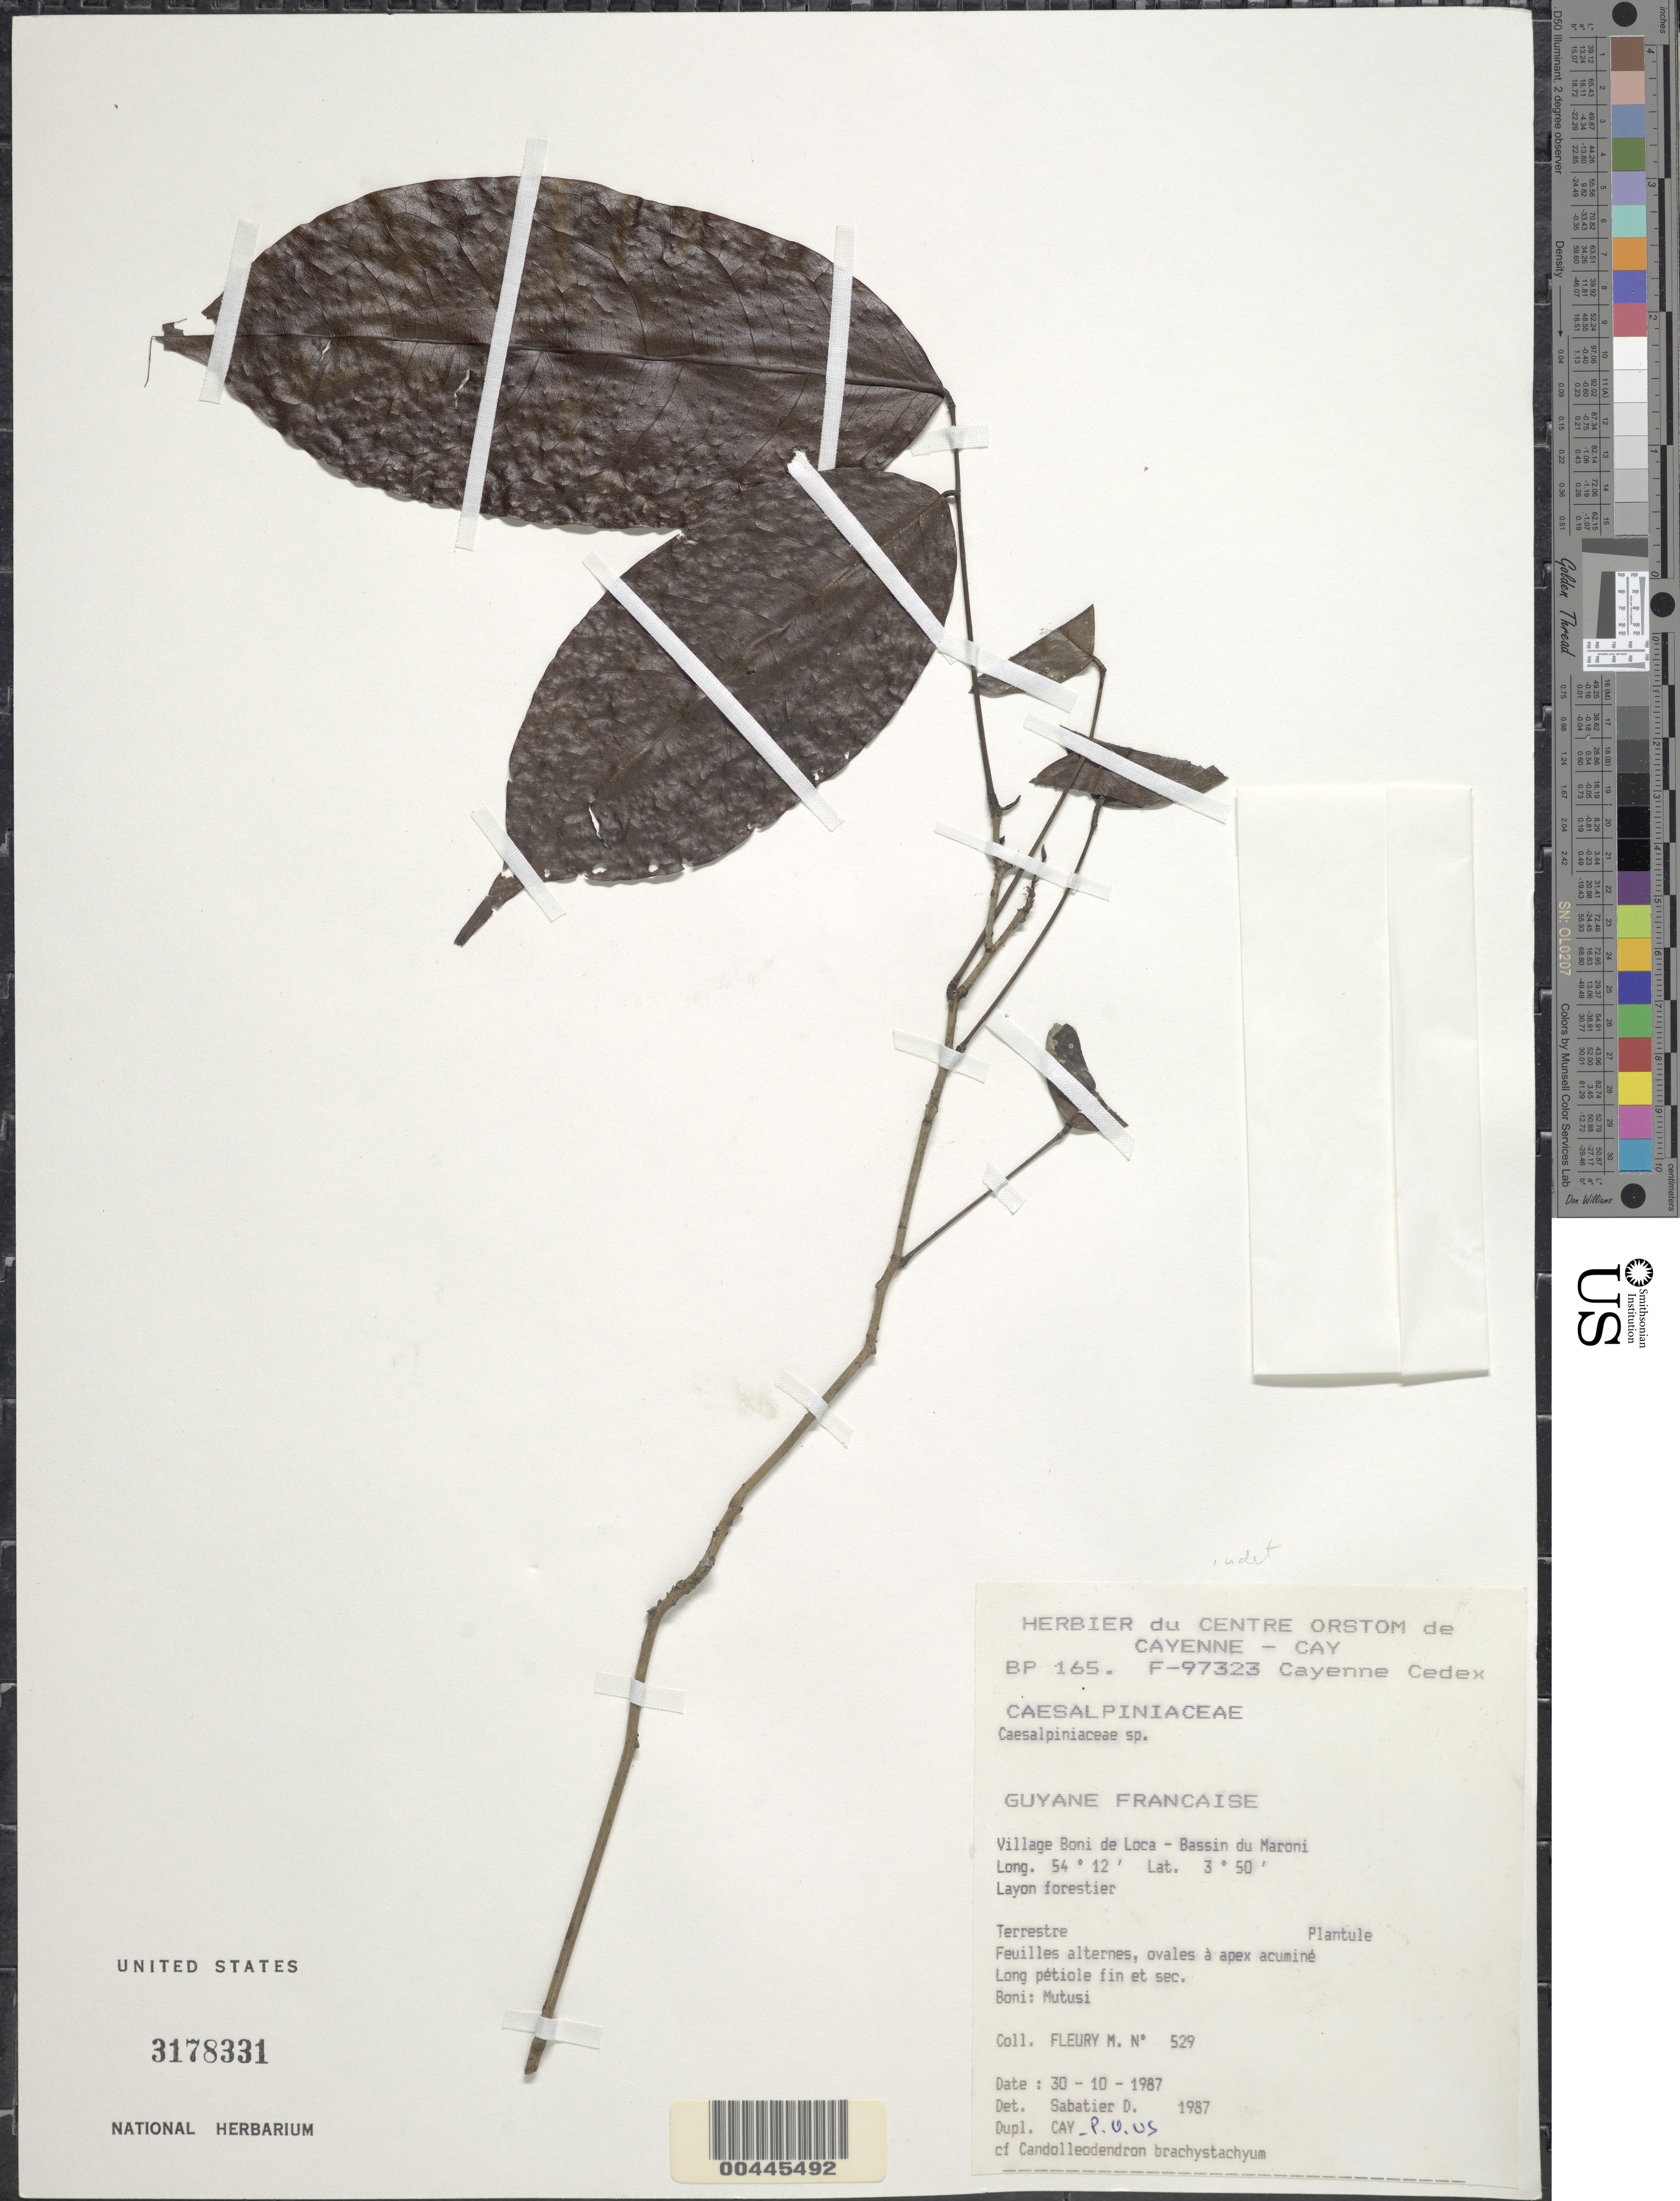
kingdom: Plantae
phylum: Tracheophyta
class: Magnoliopsida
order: Fabales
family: Fabaceae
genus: Caesalpinia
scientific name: Caesalpinia sp.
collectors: M. Fleury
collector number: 529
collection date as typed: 30 Oct 1987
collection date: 1987-10-30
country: French Guiana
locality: Boni de loca - bassin du maroni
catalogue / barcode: US 3178331